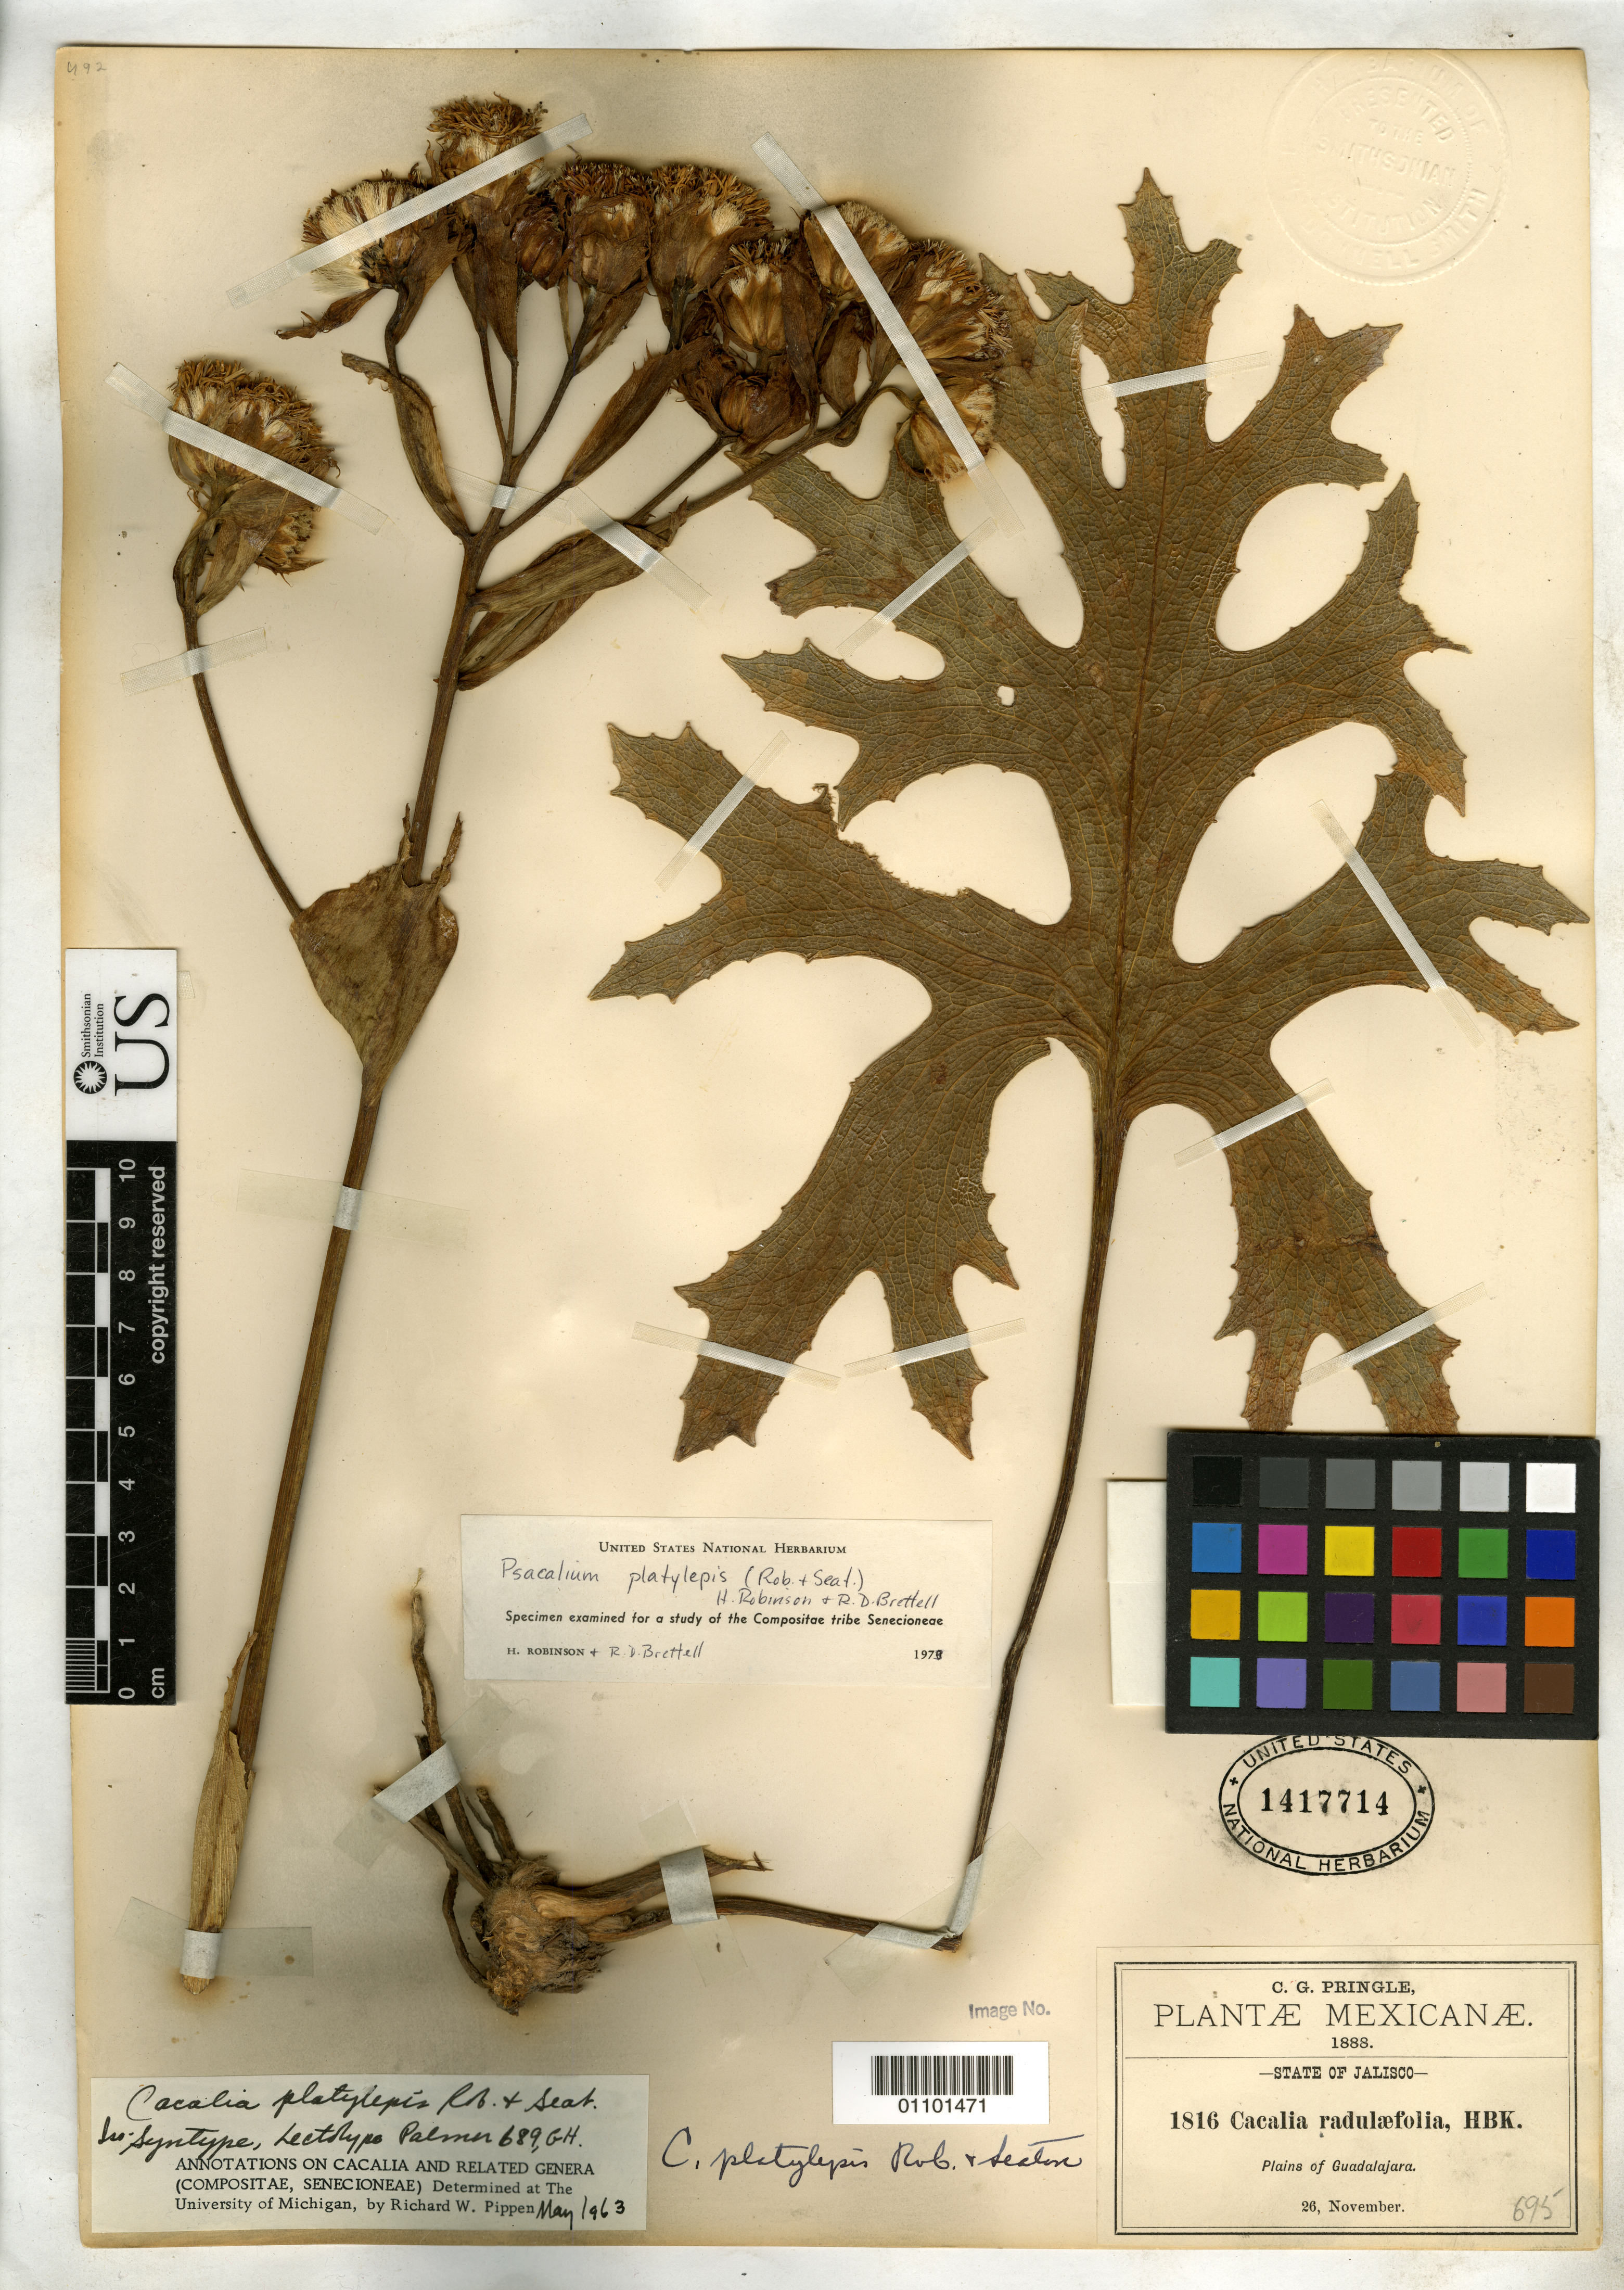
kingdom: Plantae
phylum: Tracheophyta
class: Magnoliopsida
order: Asterales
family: Asteraceae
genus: Cacalia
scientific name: Cacalia platylepis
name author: B.L. Rob. & Seaton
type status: Isosyntype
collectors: C. G. Pringle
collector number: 1816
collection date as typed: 26 Nov 1888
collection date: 1888-11-26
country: Mexico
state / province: Jalisco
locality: Guadalajara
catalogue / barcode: US 1417714